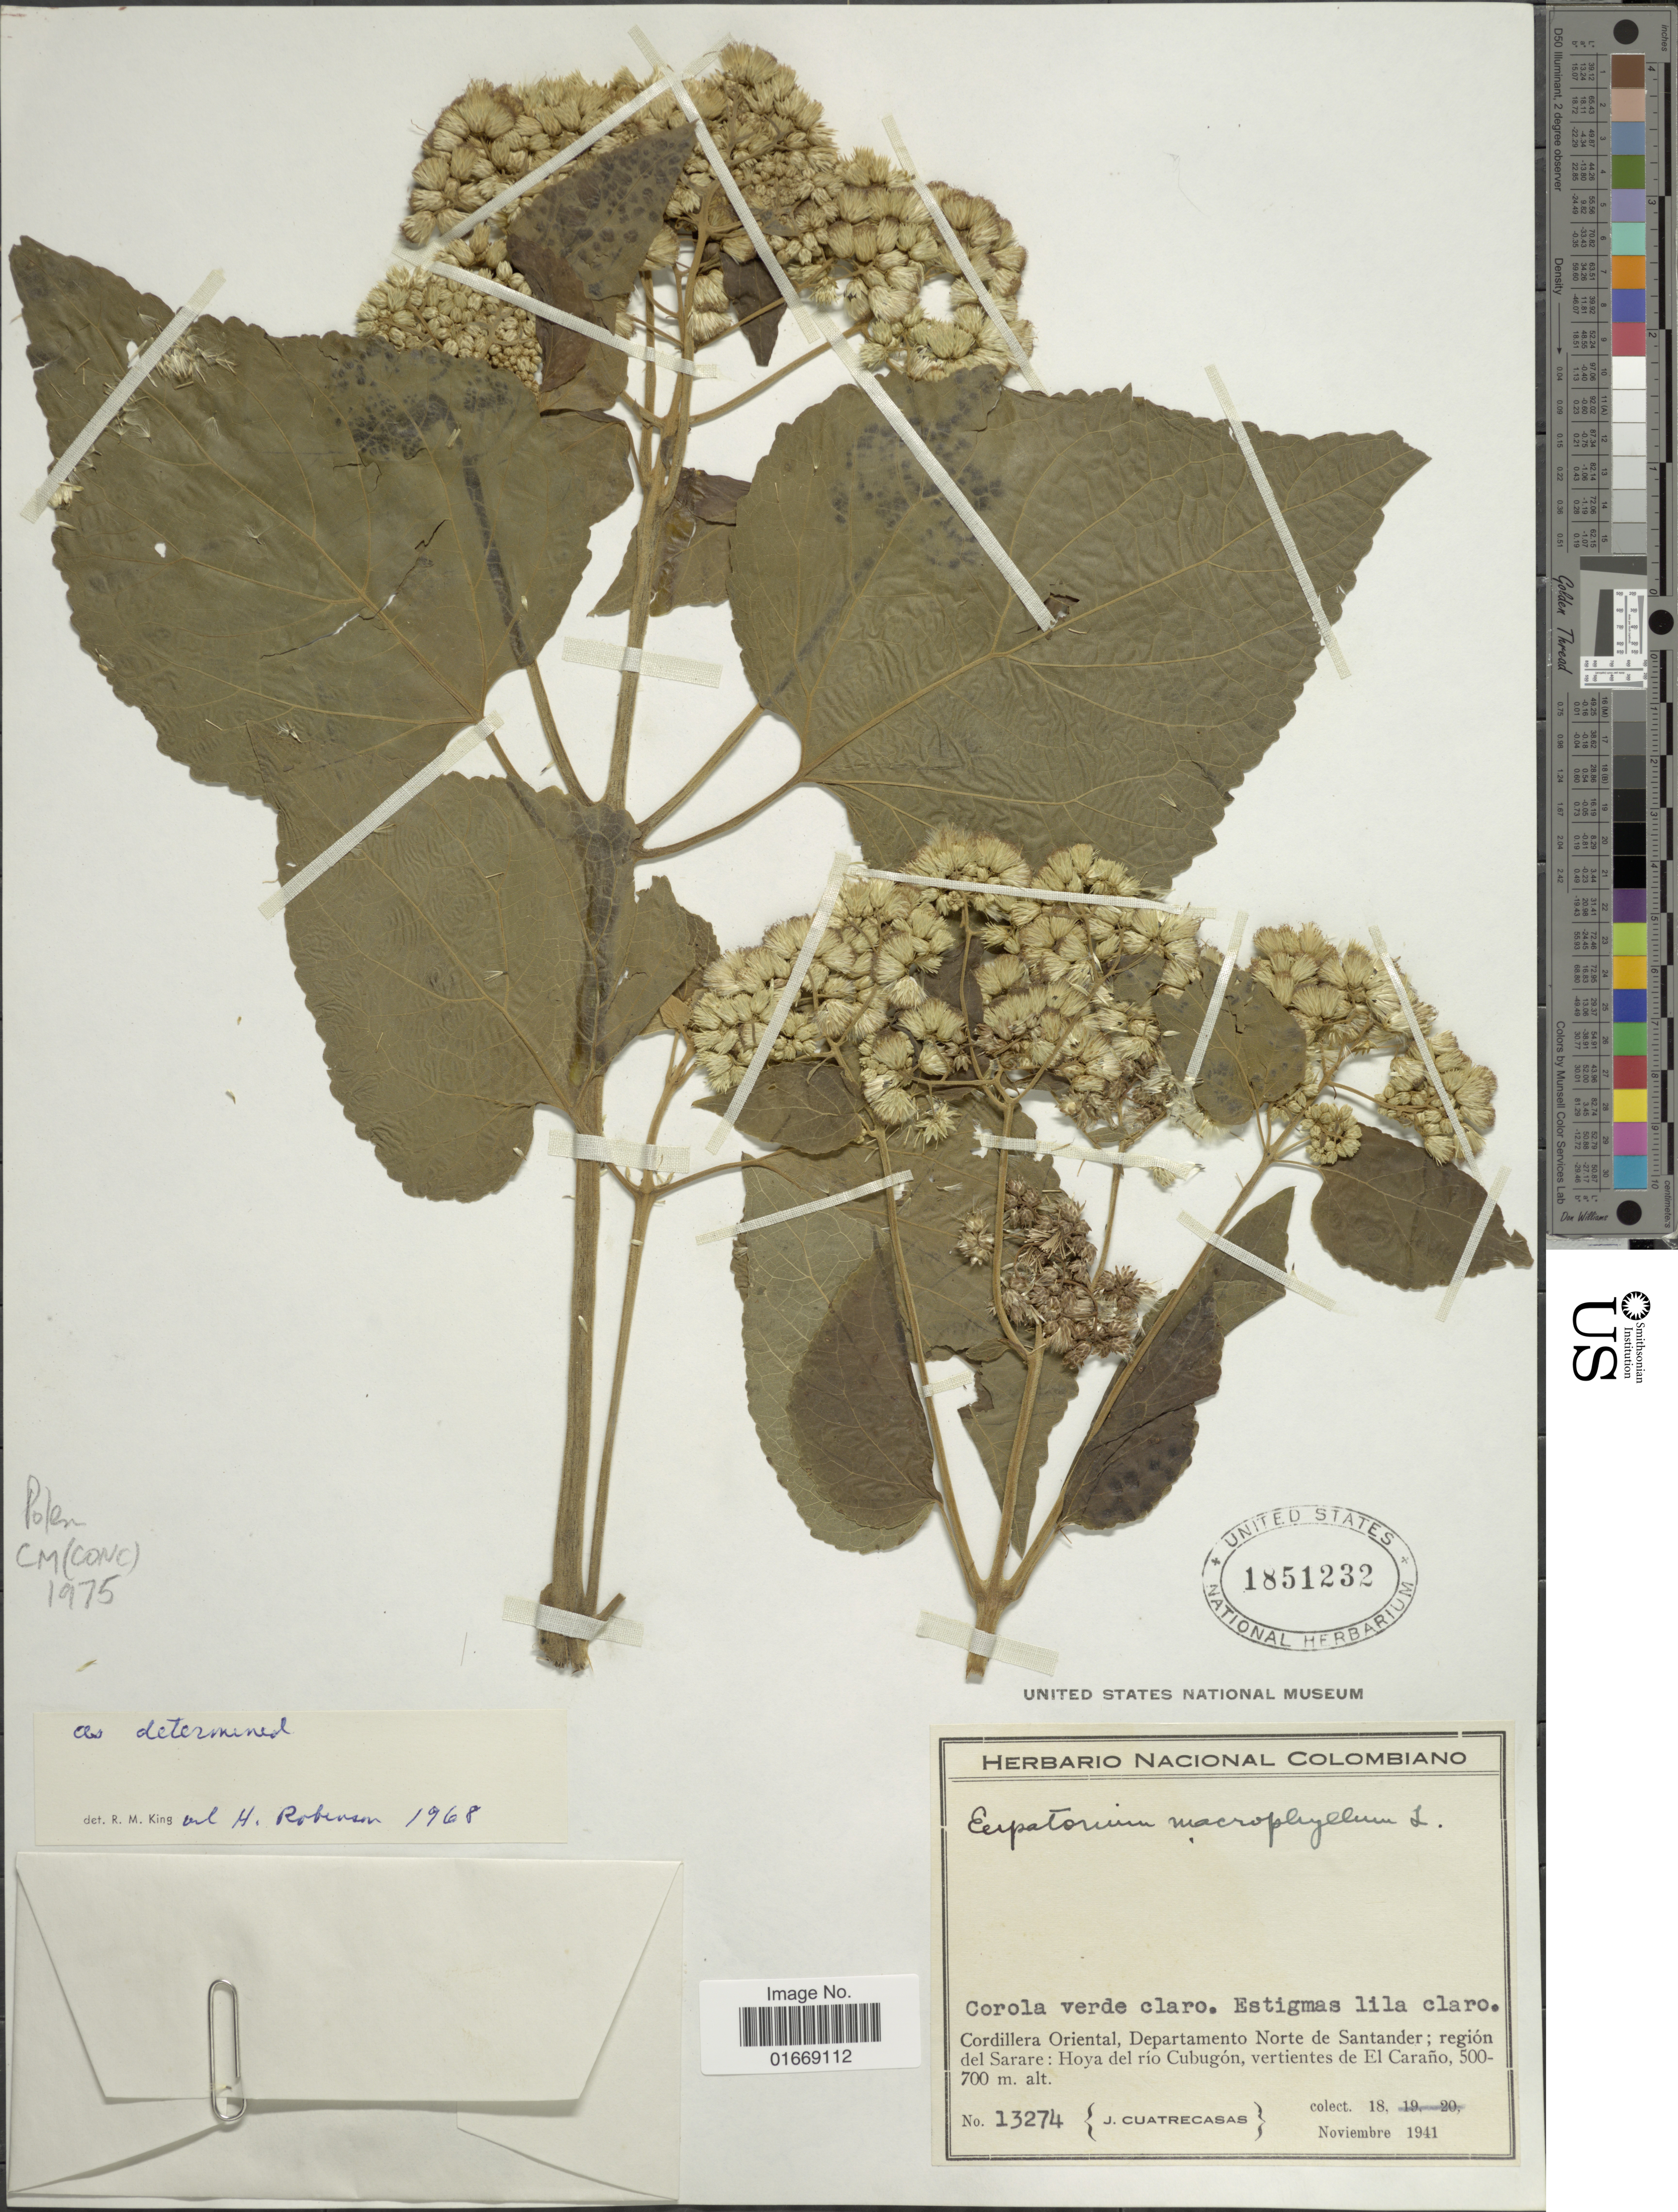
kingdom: Plantae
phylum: Tracheophyta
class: Magnoliopsida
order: Asterales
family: Asteraceae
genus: Hebeclinium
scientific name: Hebeclinium macrophyllum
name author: (L.) DC.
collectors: J. Cuatrecasas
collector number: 13274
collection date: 1941-11-18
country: Colombia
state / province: Norte de Santander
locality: Cordillera Oriental, region del Sarare, Hoya del rio Cubugon, vertientes de El Carano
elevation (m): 500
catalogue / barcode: US 1851232